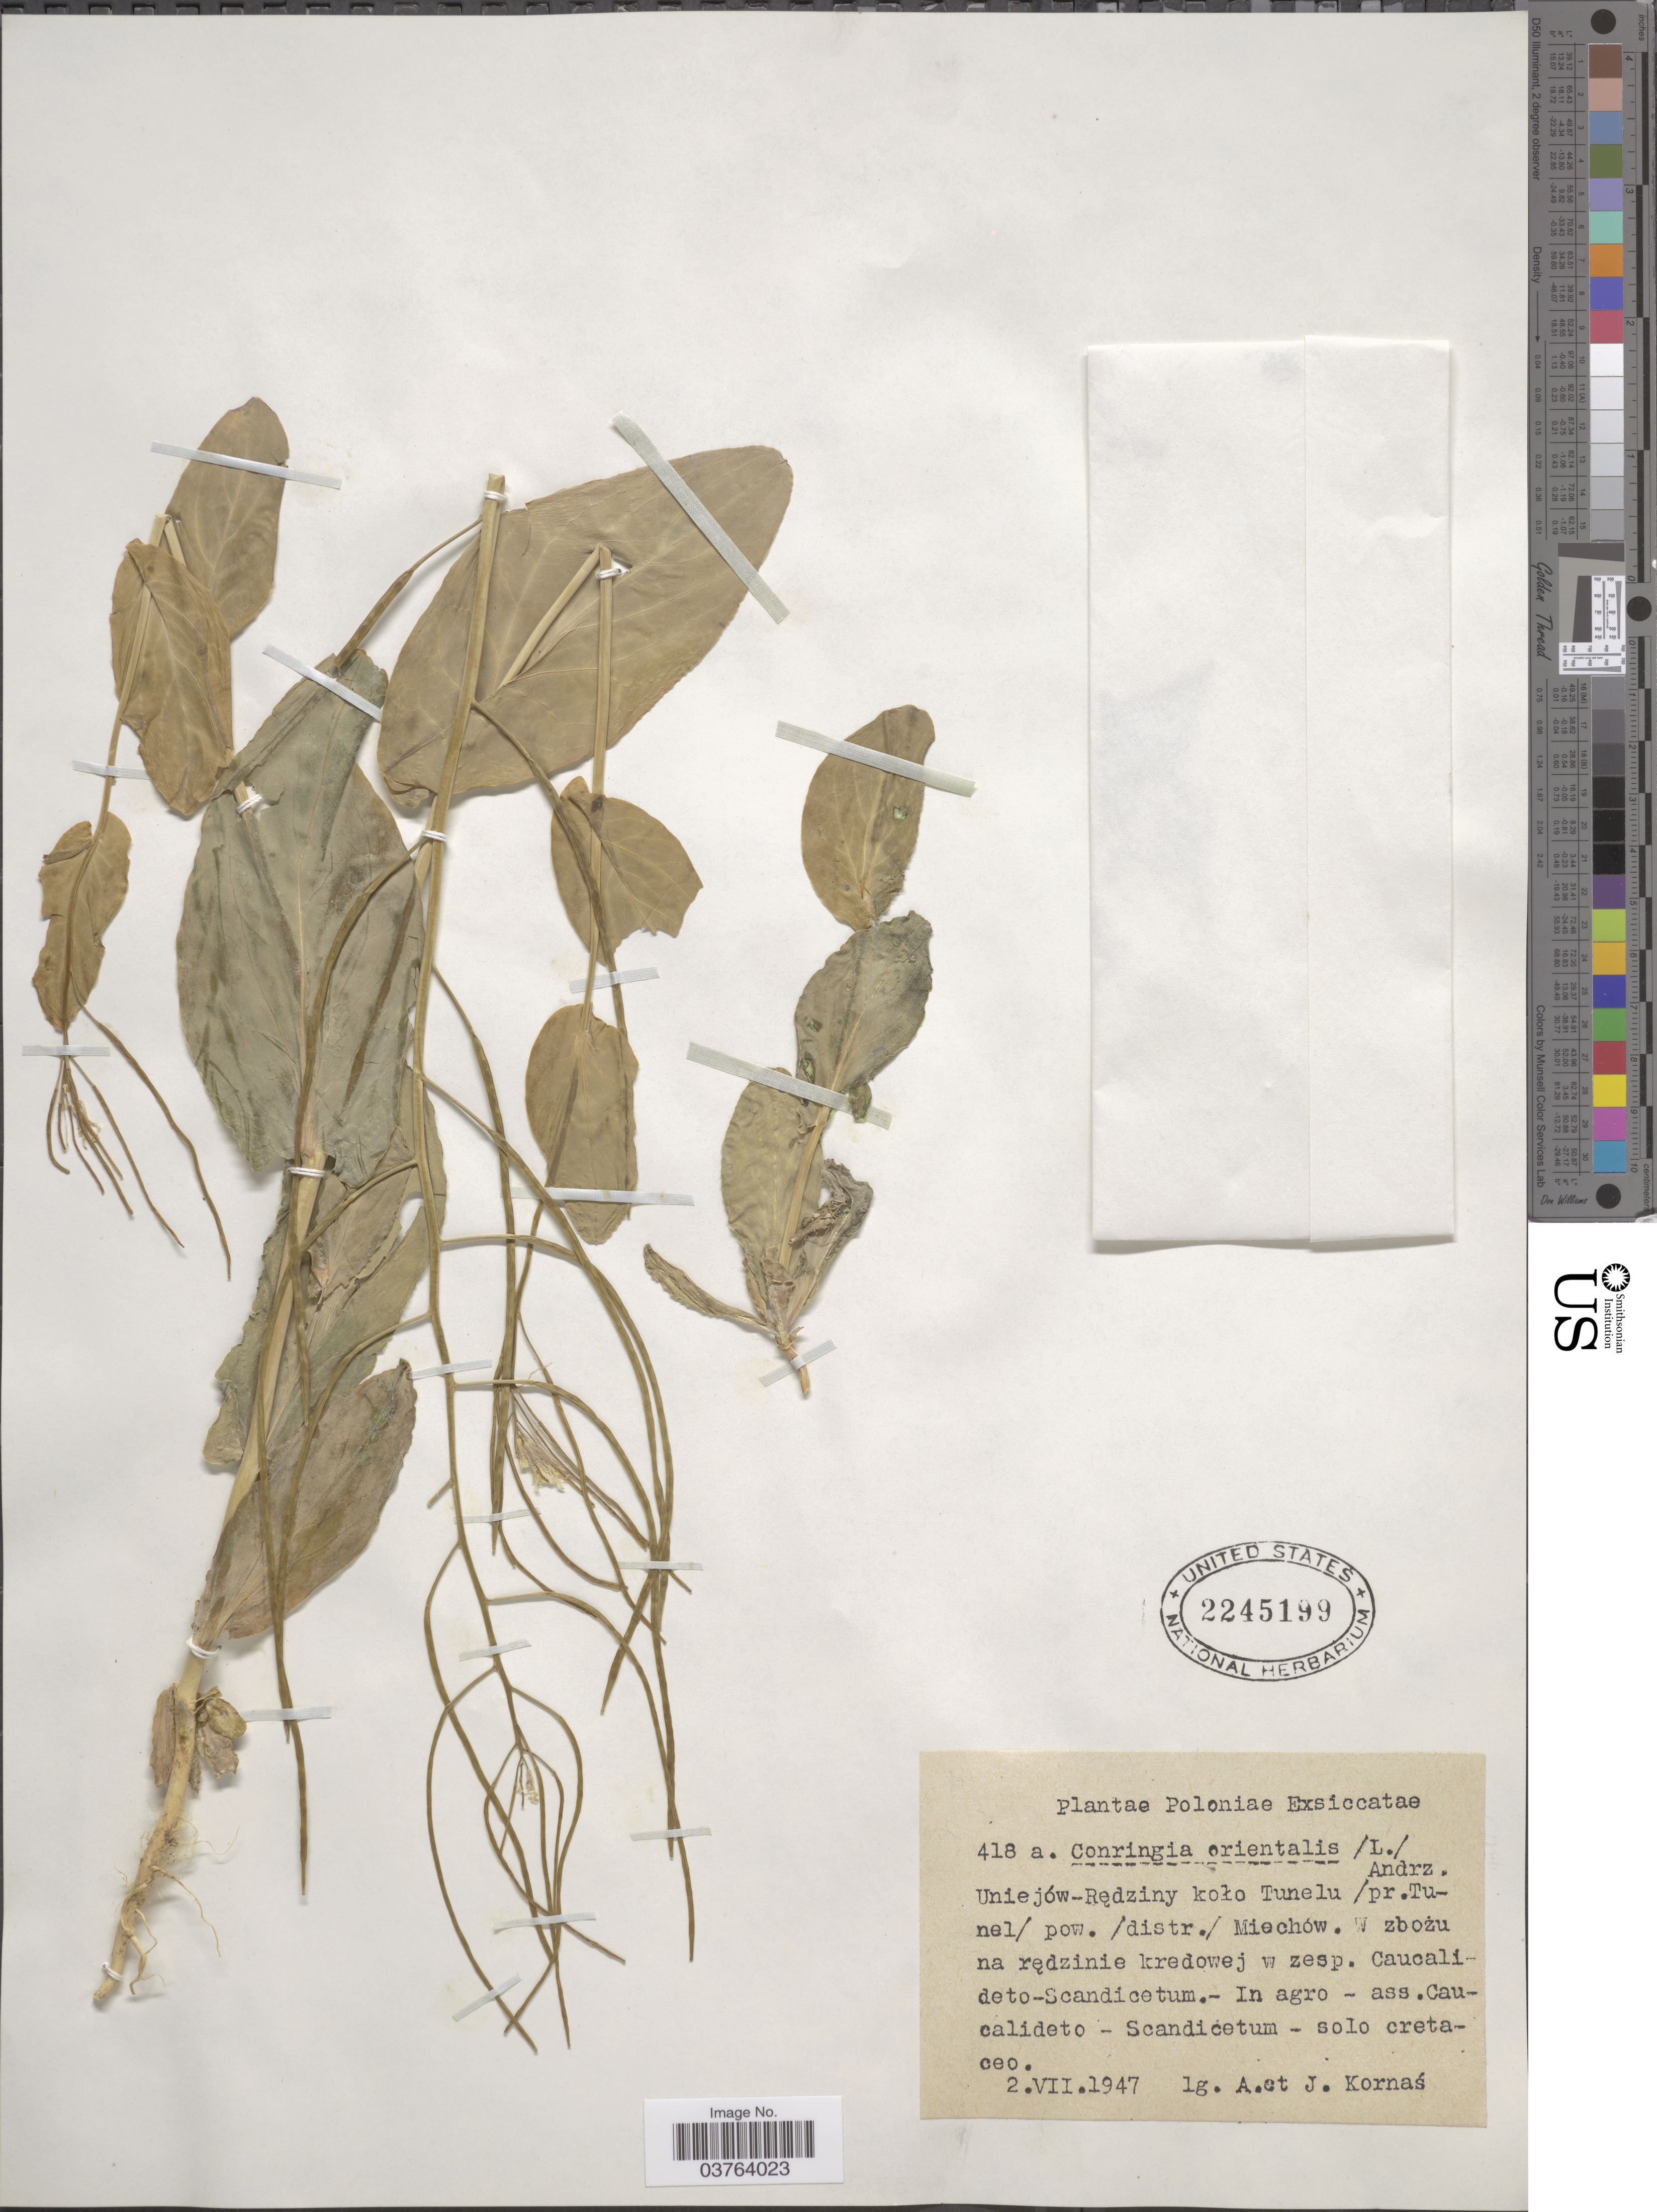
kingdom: Plantae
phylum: Tracheophyta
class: Magnoliopsida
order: Brassicales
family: Brassicaceae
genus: Conringia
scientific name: Conringia orientalis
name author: (L.) C. Presl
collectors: A. Kornas & J. Kornas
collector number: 418a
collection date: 1947-07-02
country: Poland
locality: Uniejów-Rędziny koło Tunelu/ pr. Tunel/ pow./ distr./ Miechów.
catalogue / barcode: US 2245199